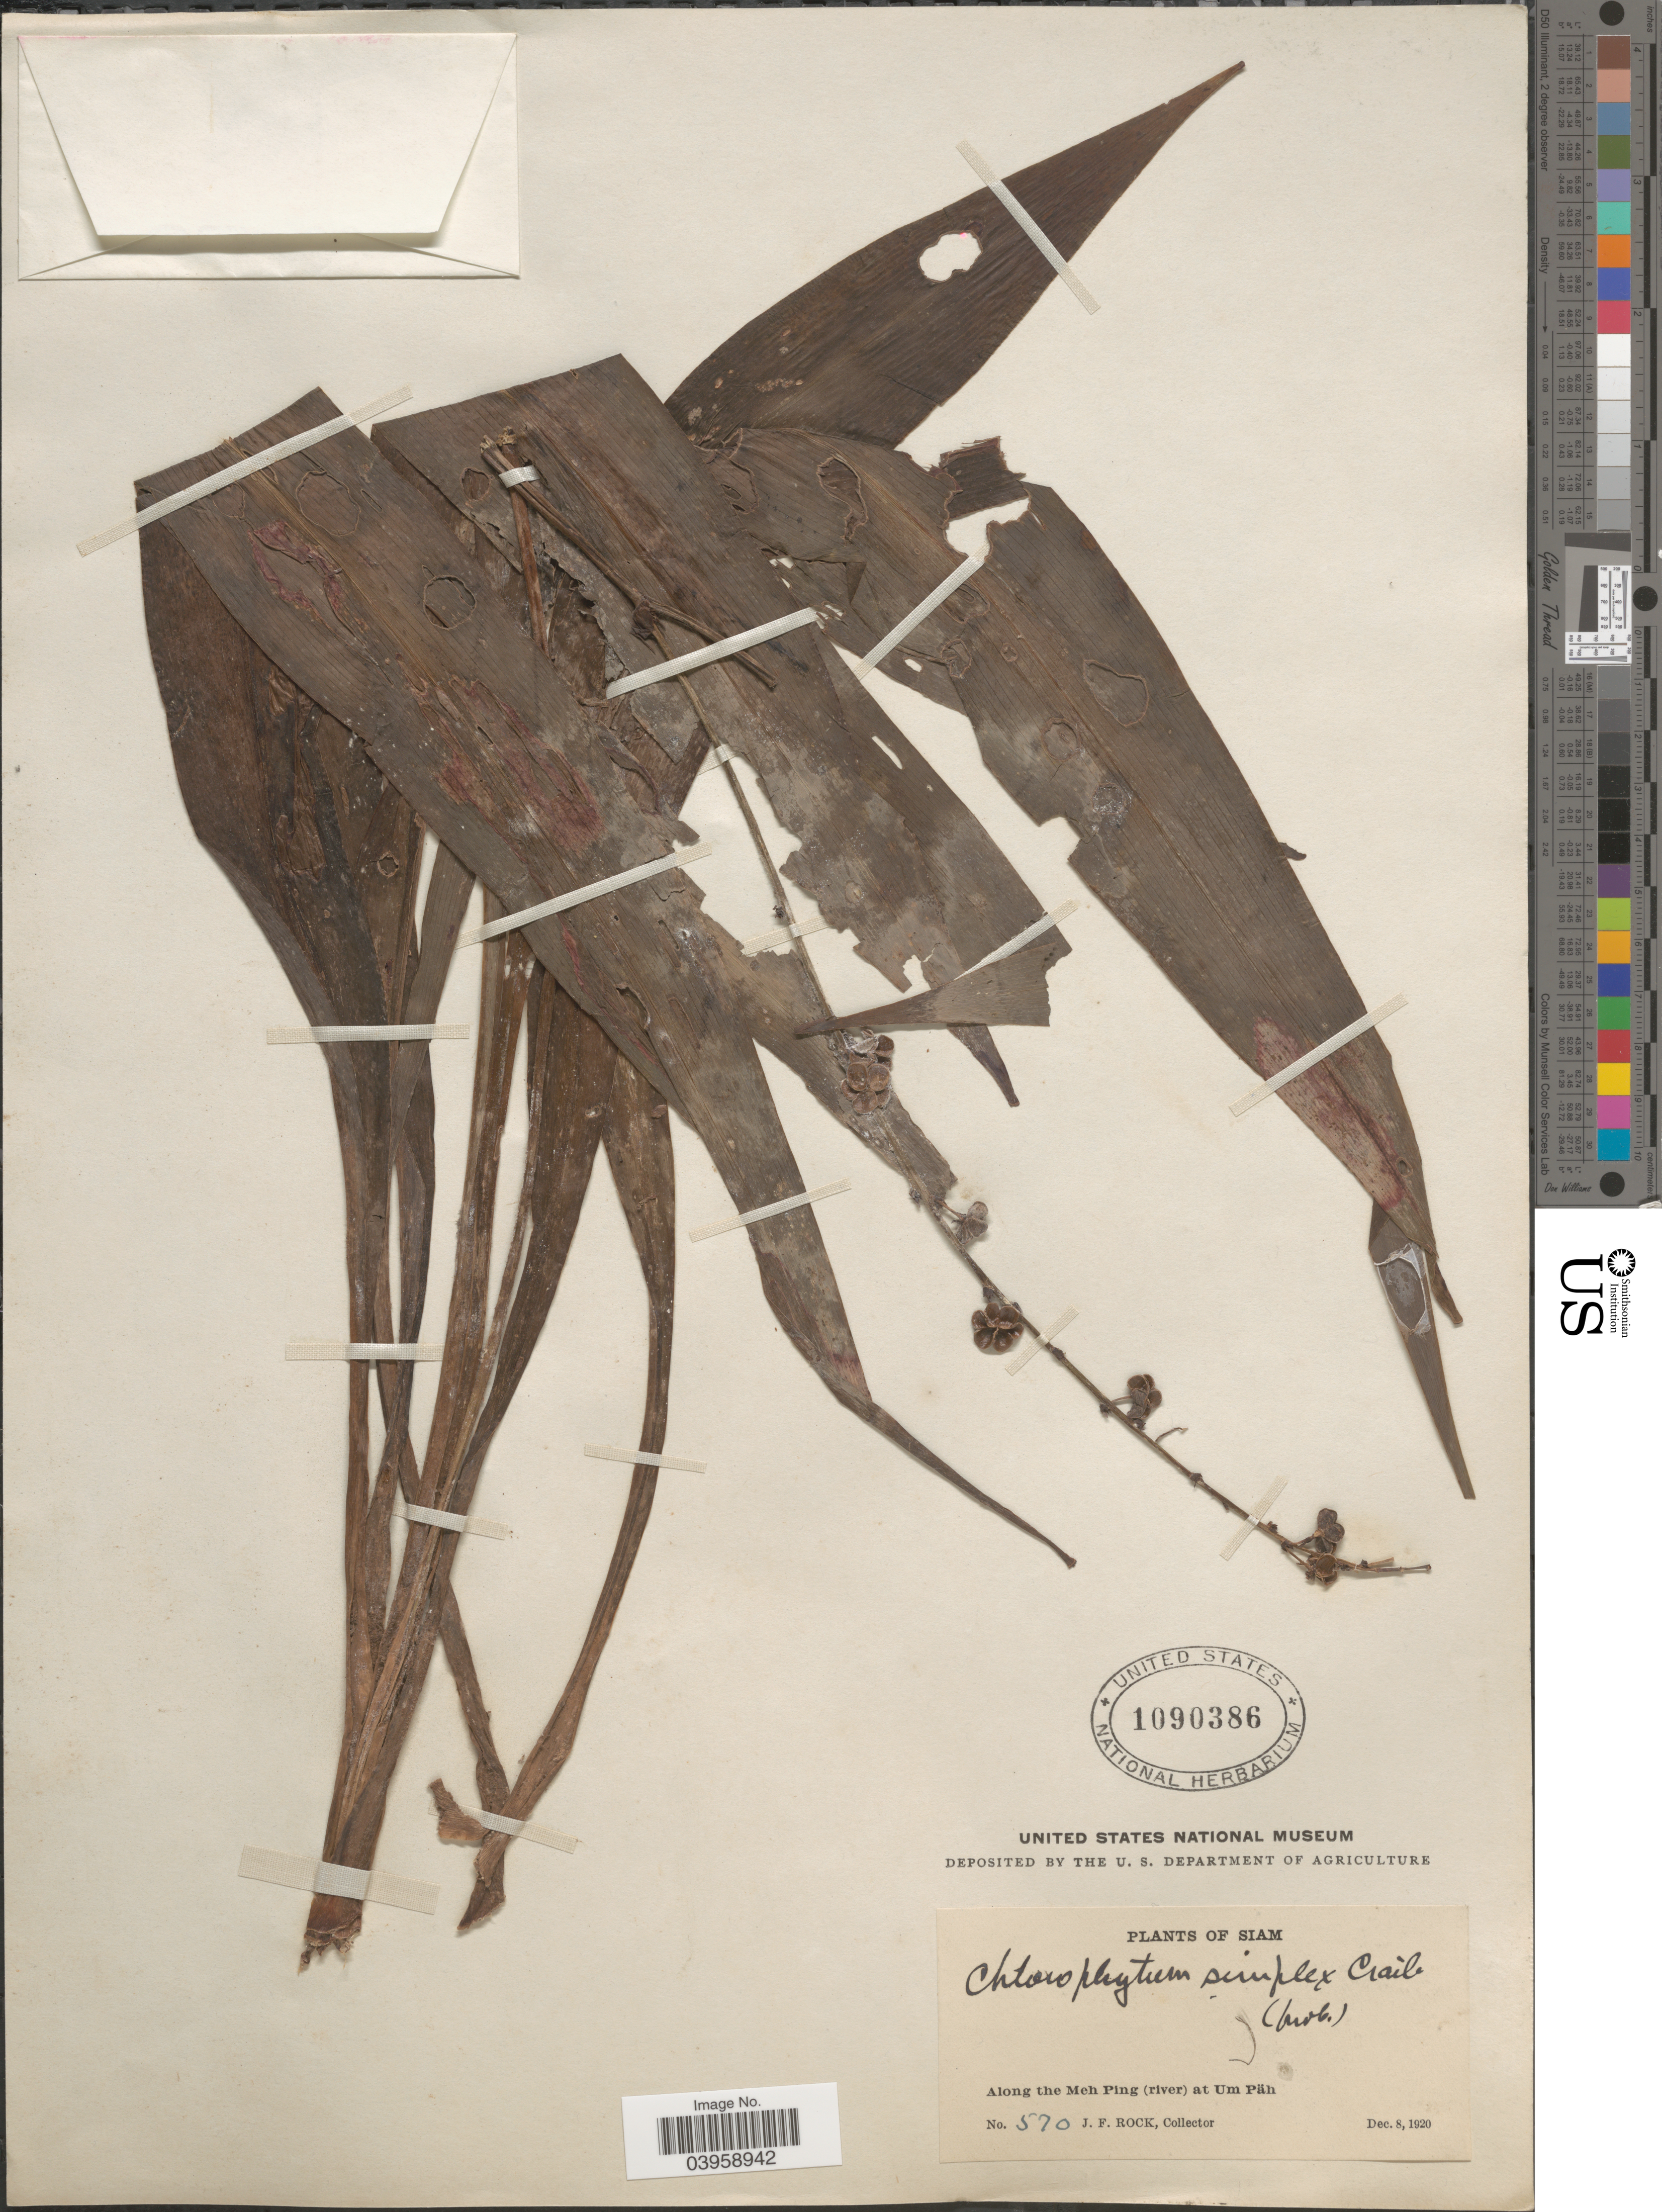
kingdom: Plantae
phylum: Tracheophyta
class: Liliopsida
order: Asparagales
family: Asparagaceae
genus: Chlorophytum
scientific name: Chlorophytum simplex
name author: Craib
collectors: J. Rock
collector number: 570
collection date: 1920-12-08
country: Thailand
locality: Siam. Along the Meh Ping (river) at Um Päh.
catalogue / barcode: US 1090386